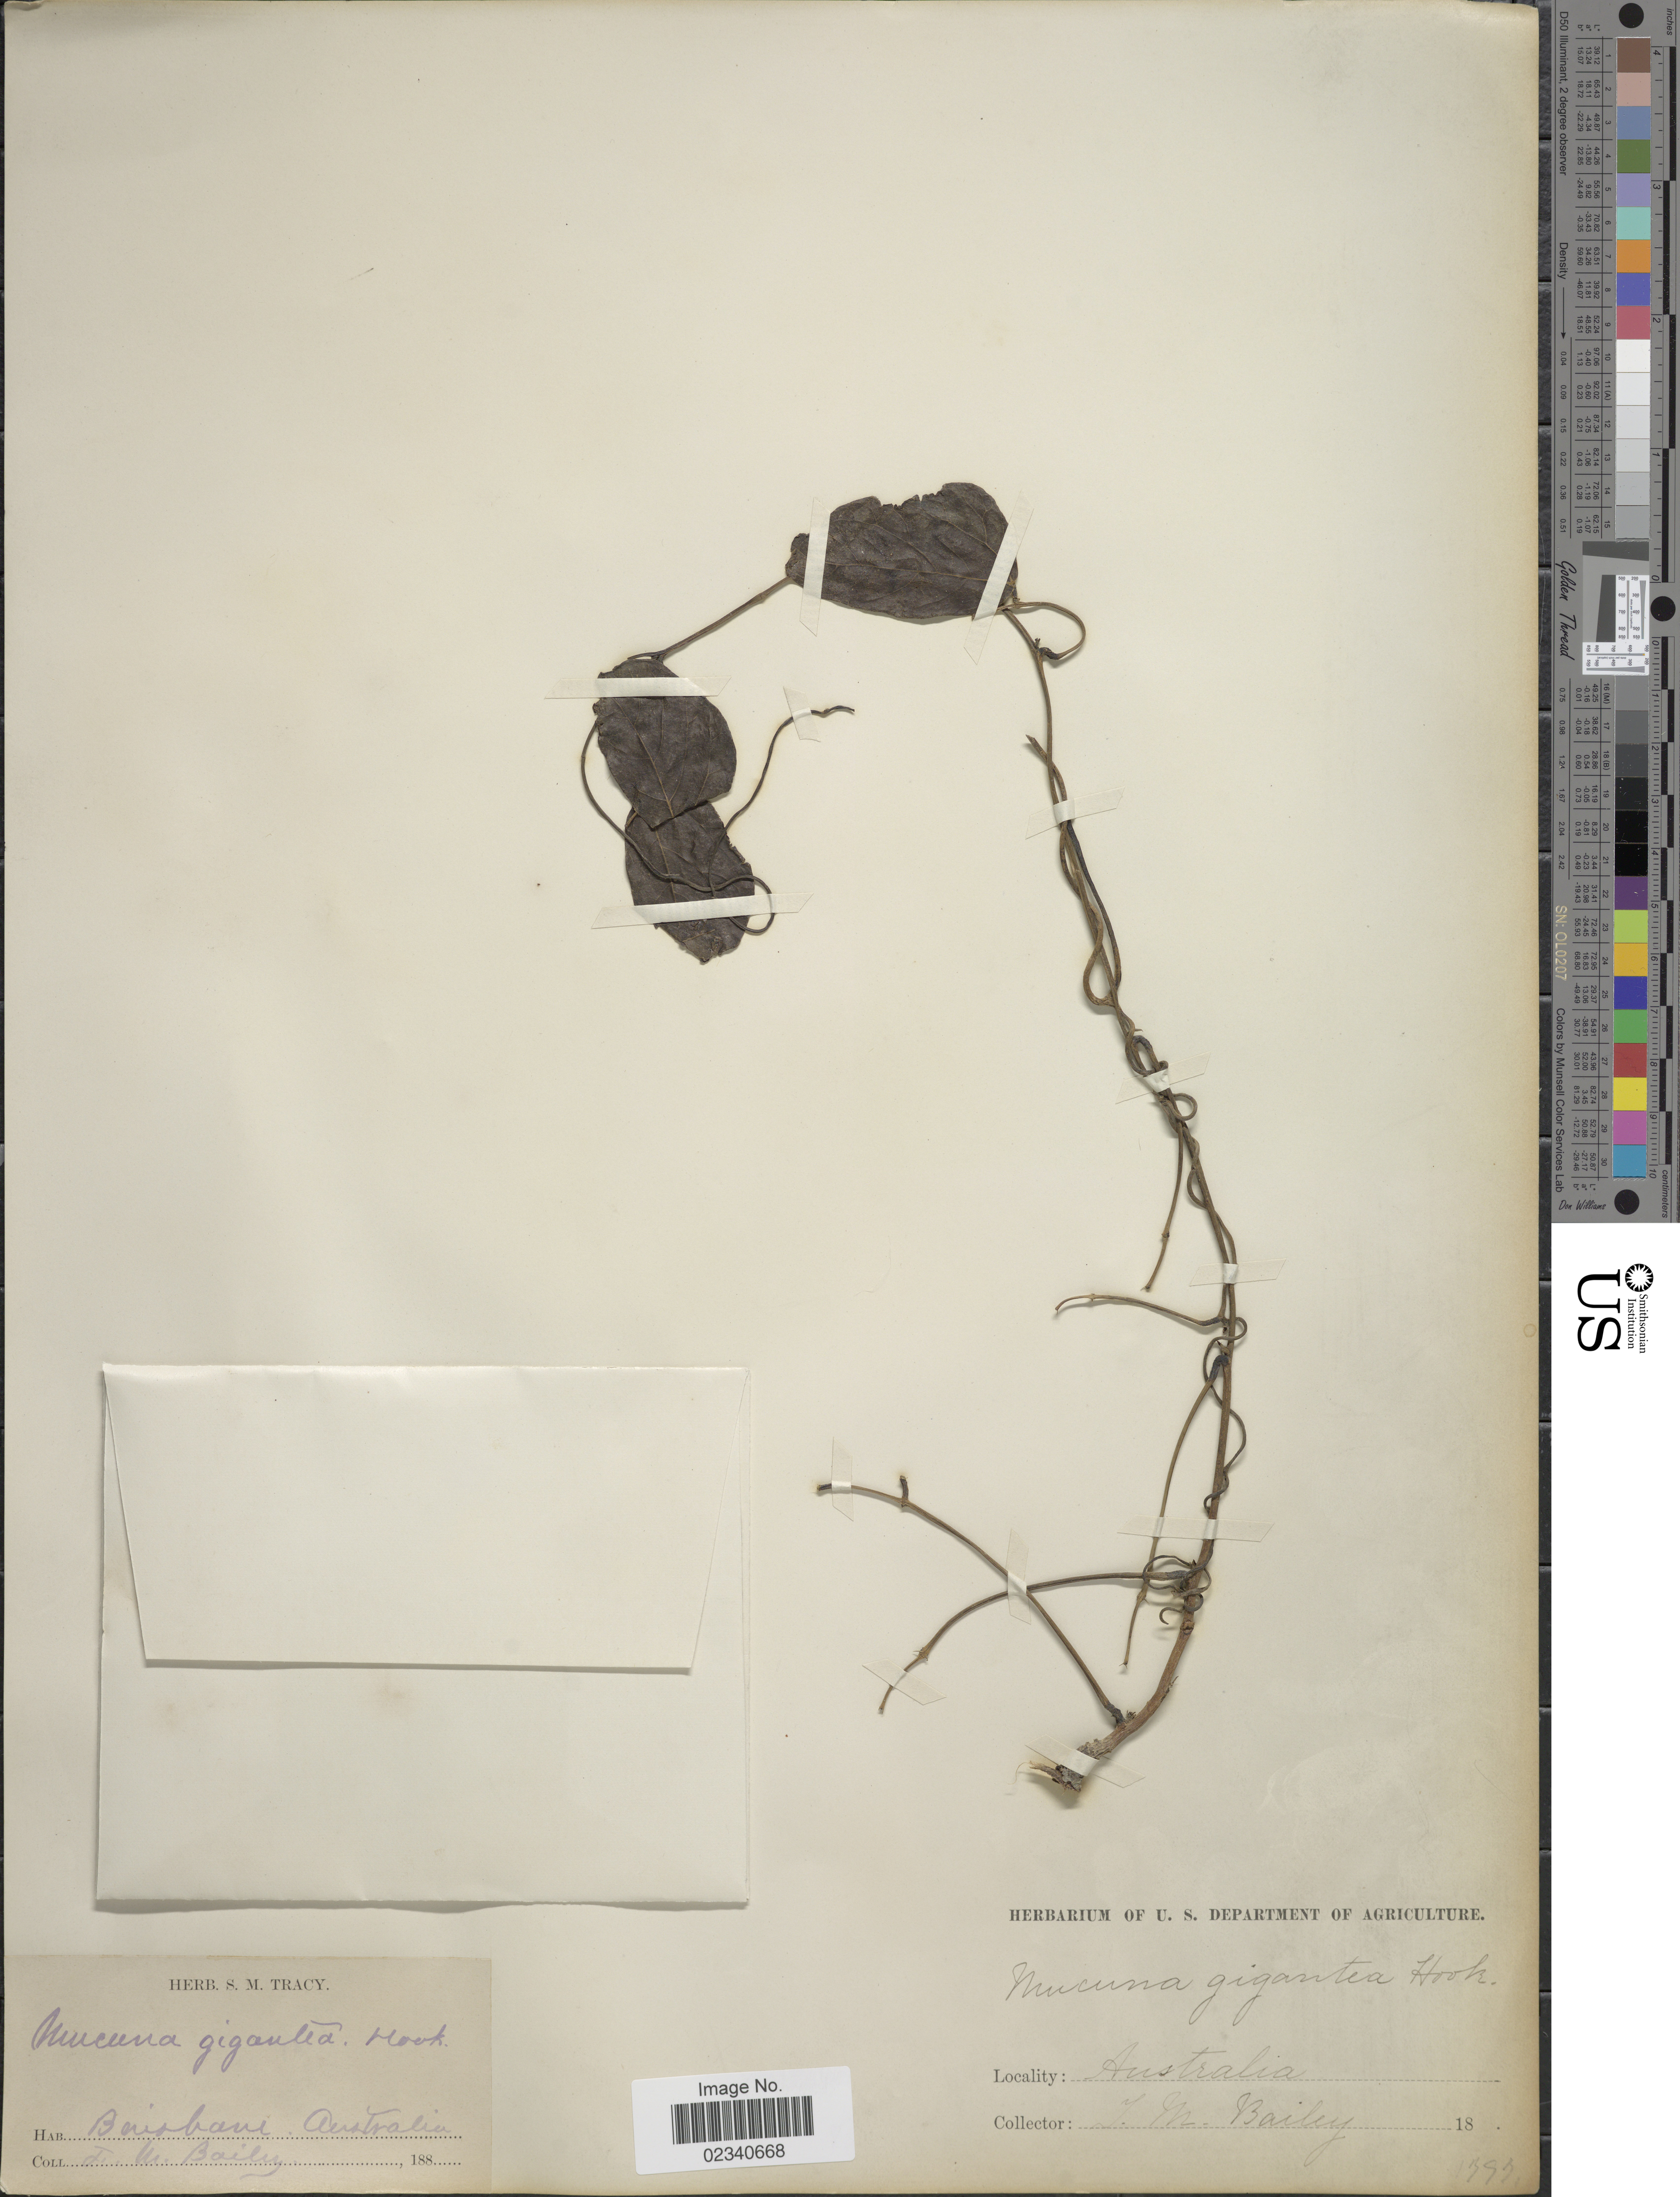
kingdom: Plantae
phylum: Tracheophyta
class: Magnoliopsida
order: Fabales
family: Fabaceae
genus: Mucuna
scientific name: Mucuna gigantea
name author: (Willd.) DC.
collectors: T. M. Bailey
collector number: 1397?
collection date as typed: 188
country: Australia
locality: Brisbane